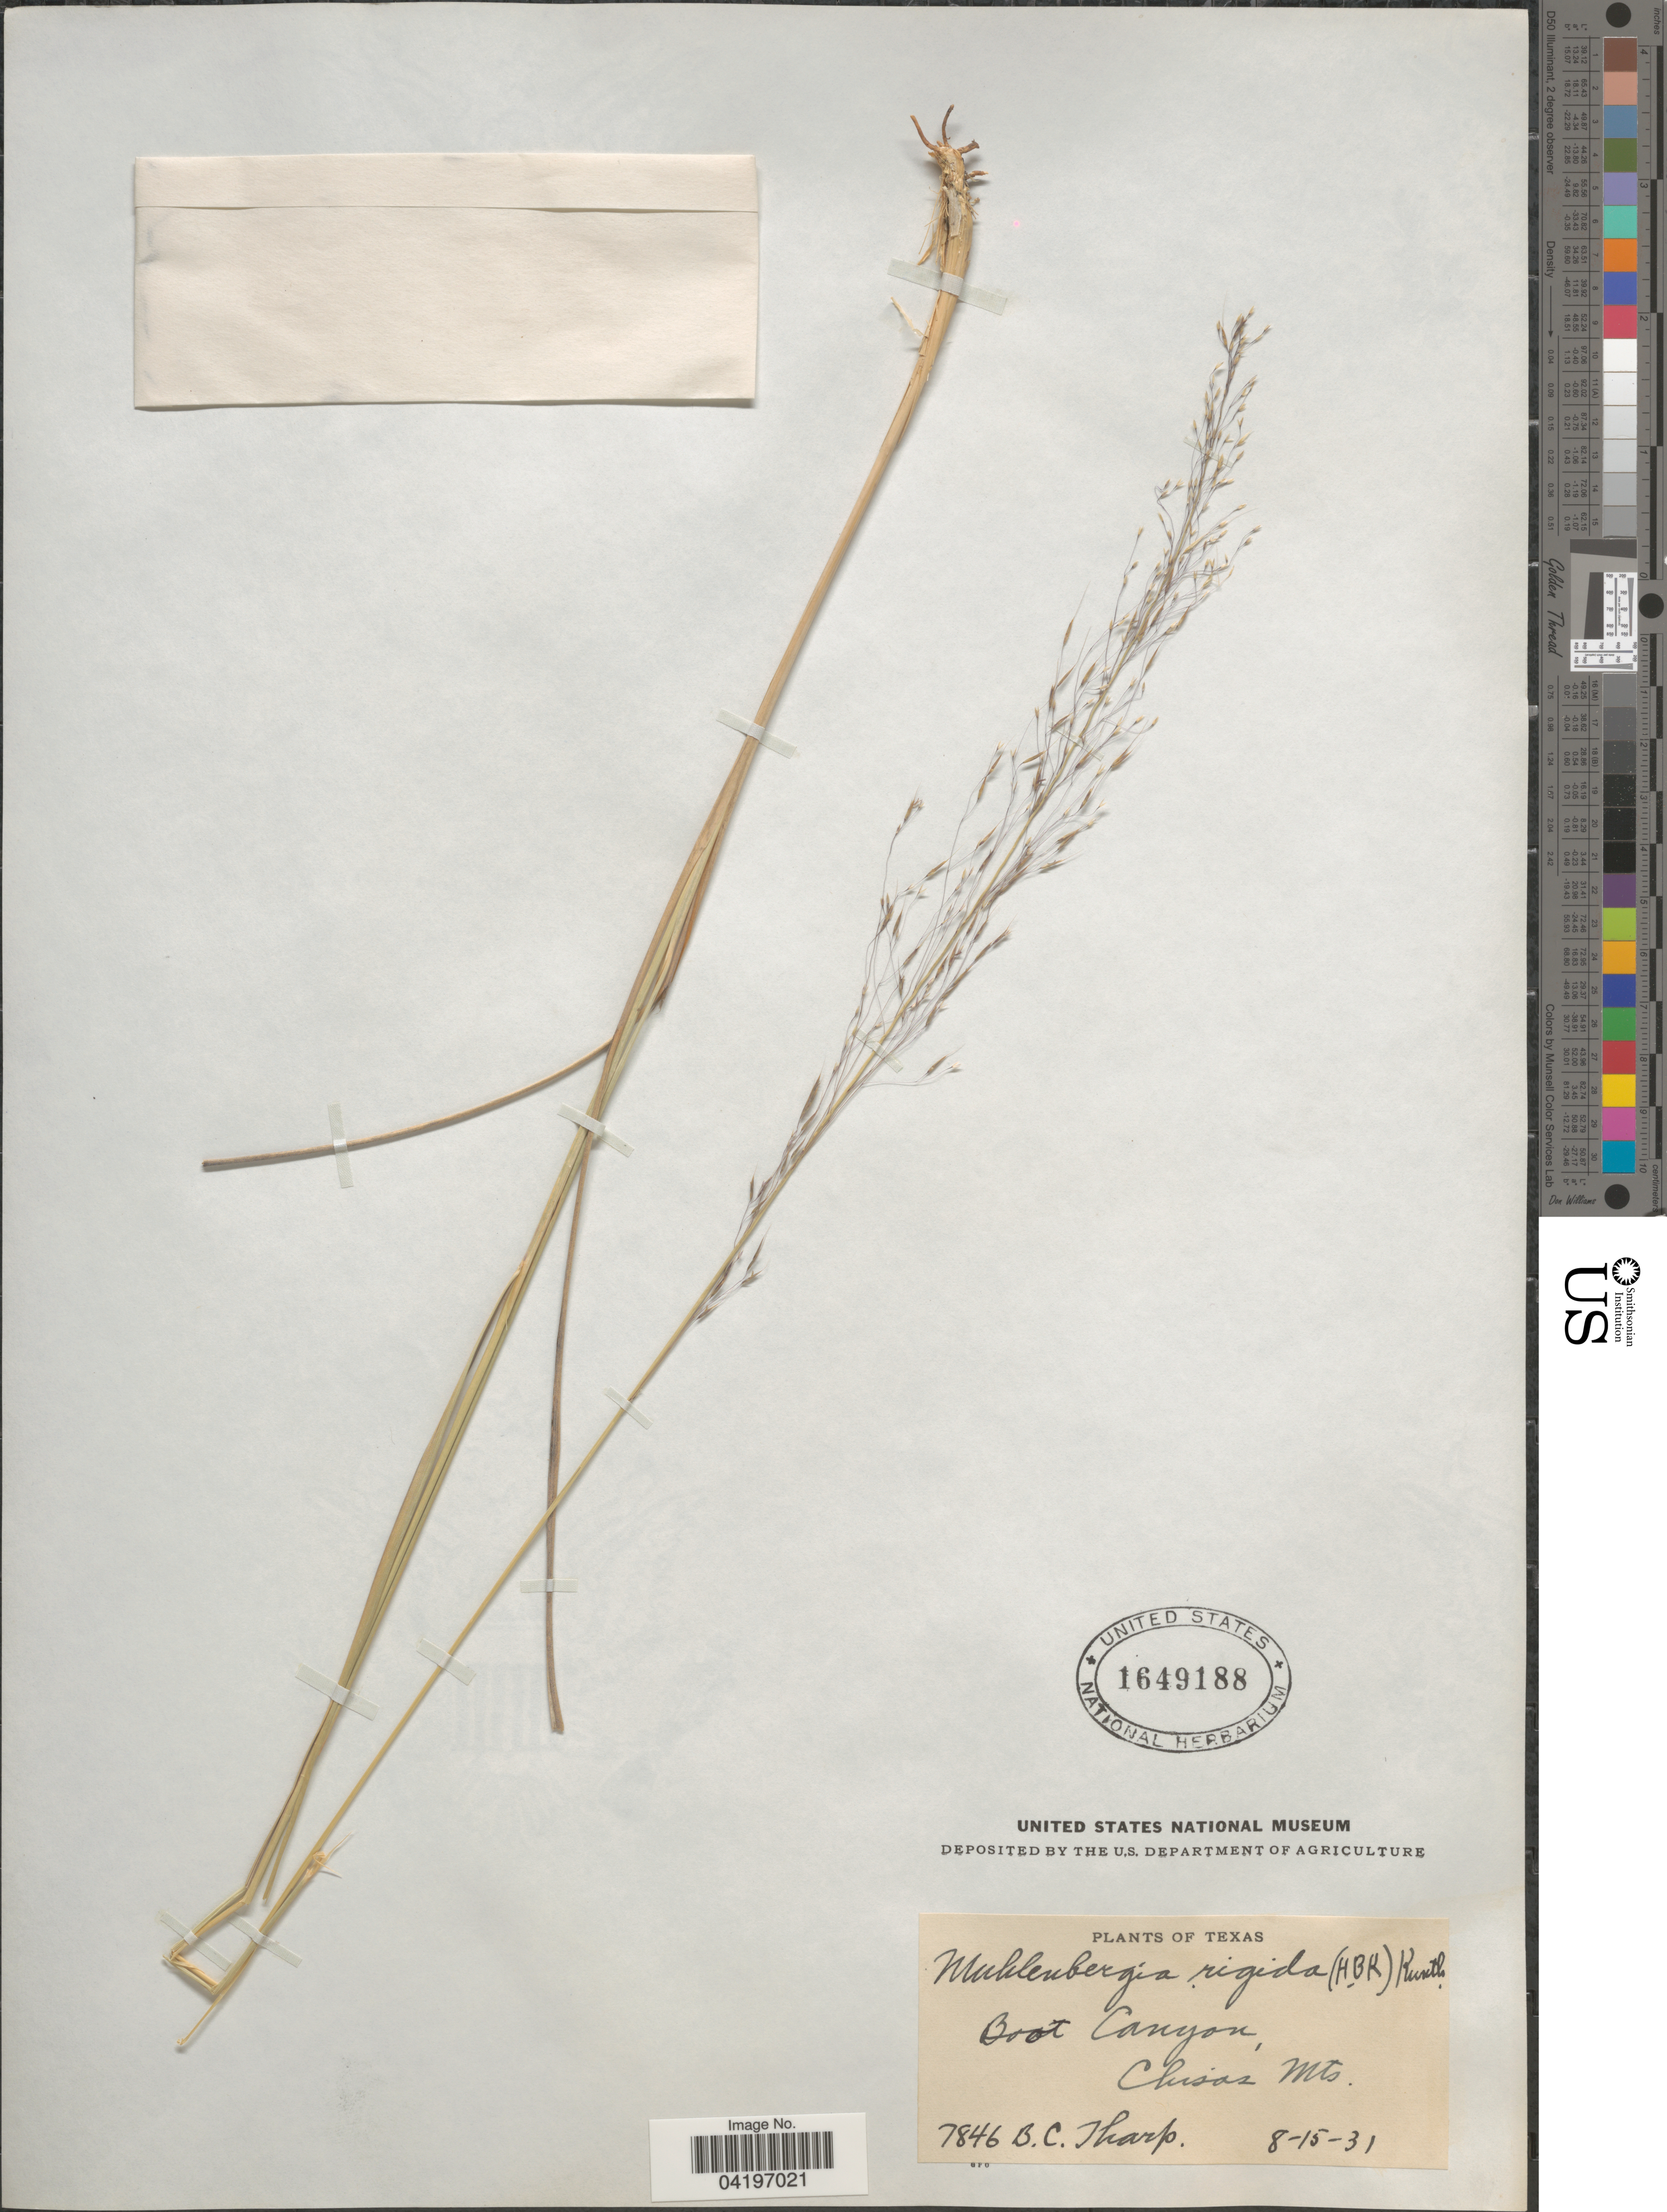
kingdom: Plantae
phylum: Tracheophyta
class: Liliopsida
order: Poales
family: Poaceae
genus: Muhlenbergia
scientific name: Muhlenbergia rigida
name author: (Kunth) Kunth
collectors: B. C. Tharp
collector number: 7846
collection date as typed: Transcribed d/m/y: 15/8/31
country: United States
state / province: Texas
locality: Boot Canyon, Chisos Mts.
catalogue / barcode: US 1649188